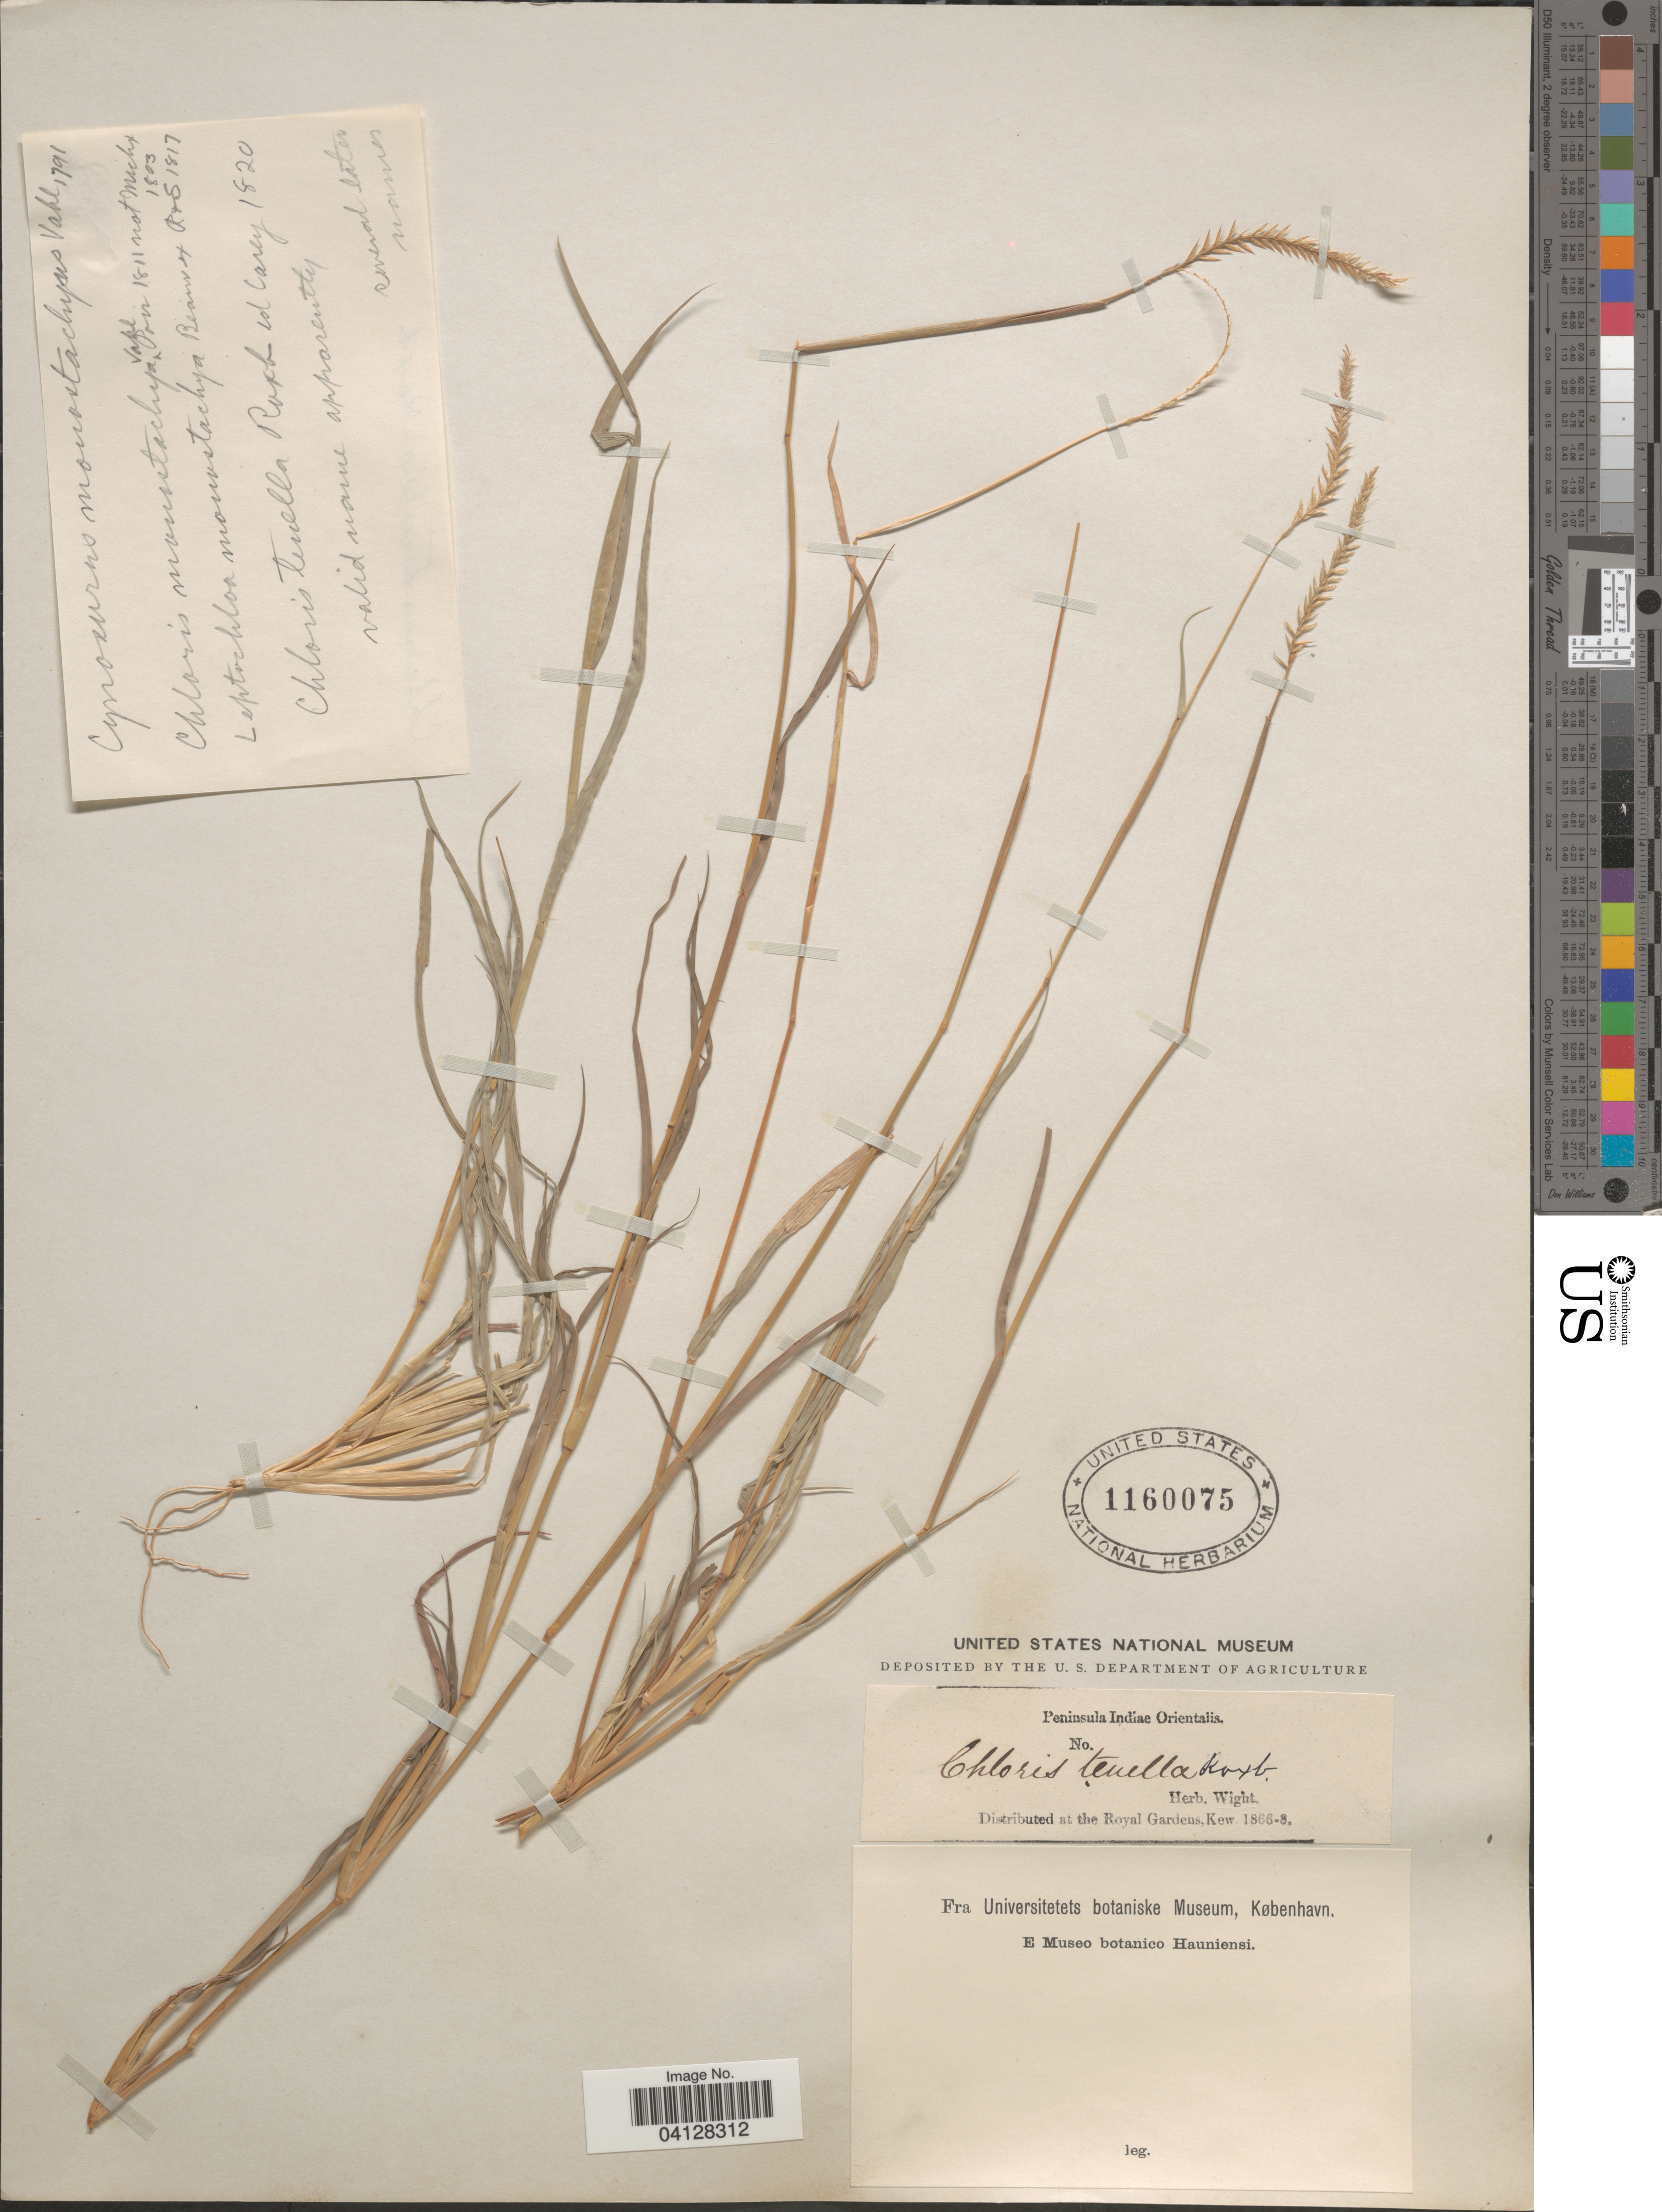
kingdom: Plantae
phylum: Tracheophyta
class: Liliopsida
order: Poales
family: Poaceae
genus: Chloris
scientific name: Chloris tenella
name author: J. Koenig ex Roxb.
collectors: ex Herb. Wight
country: India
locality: Indiae Orientalis.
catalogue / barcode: US 1160075